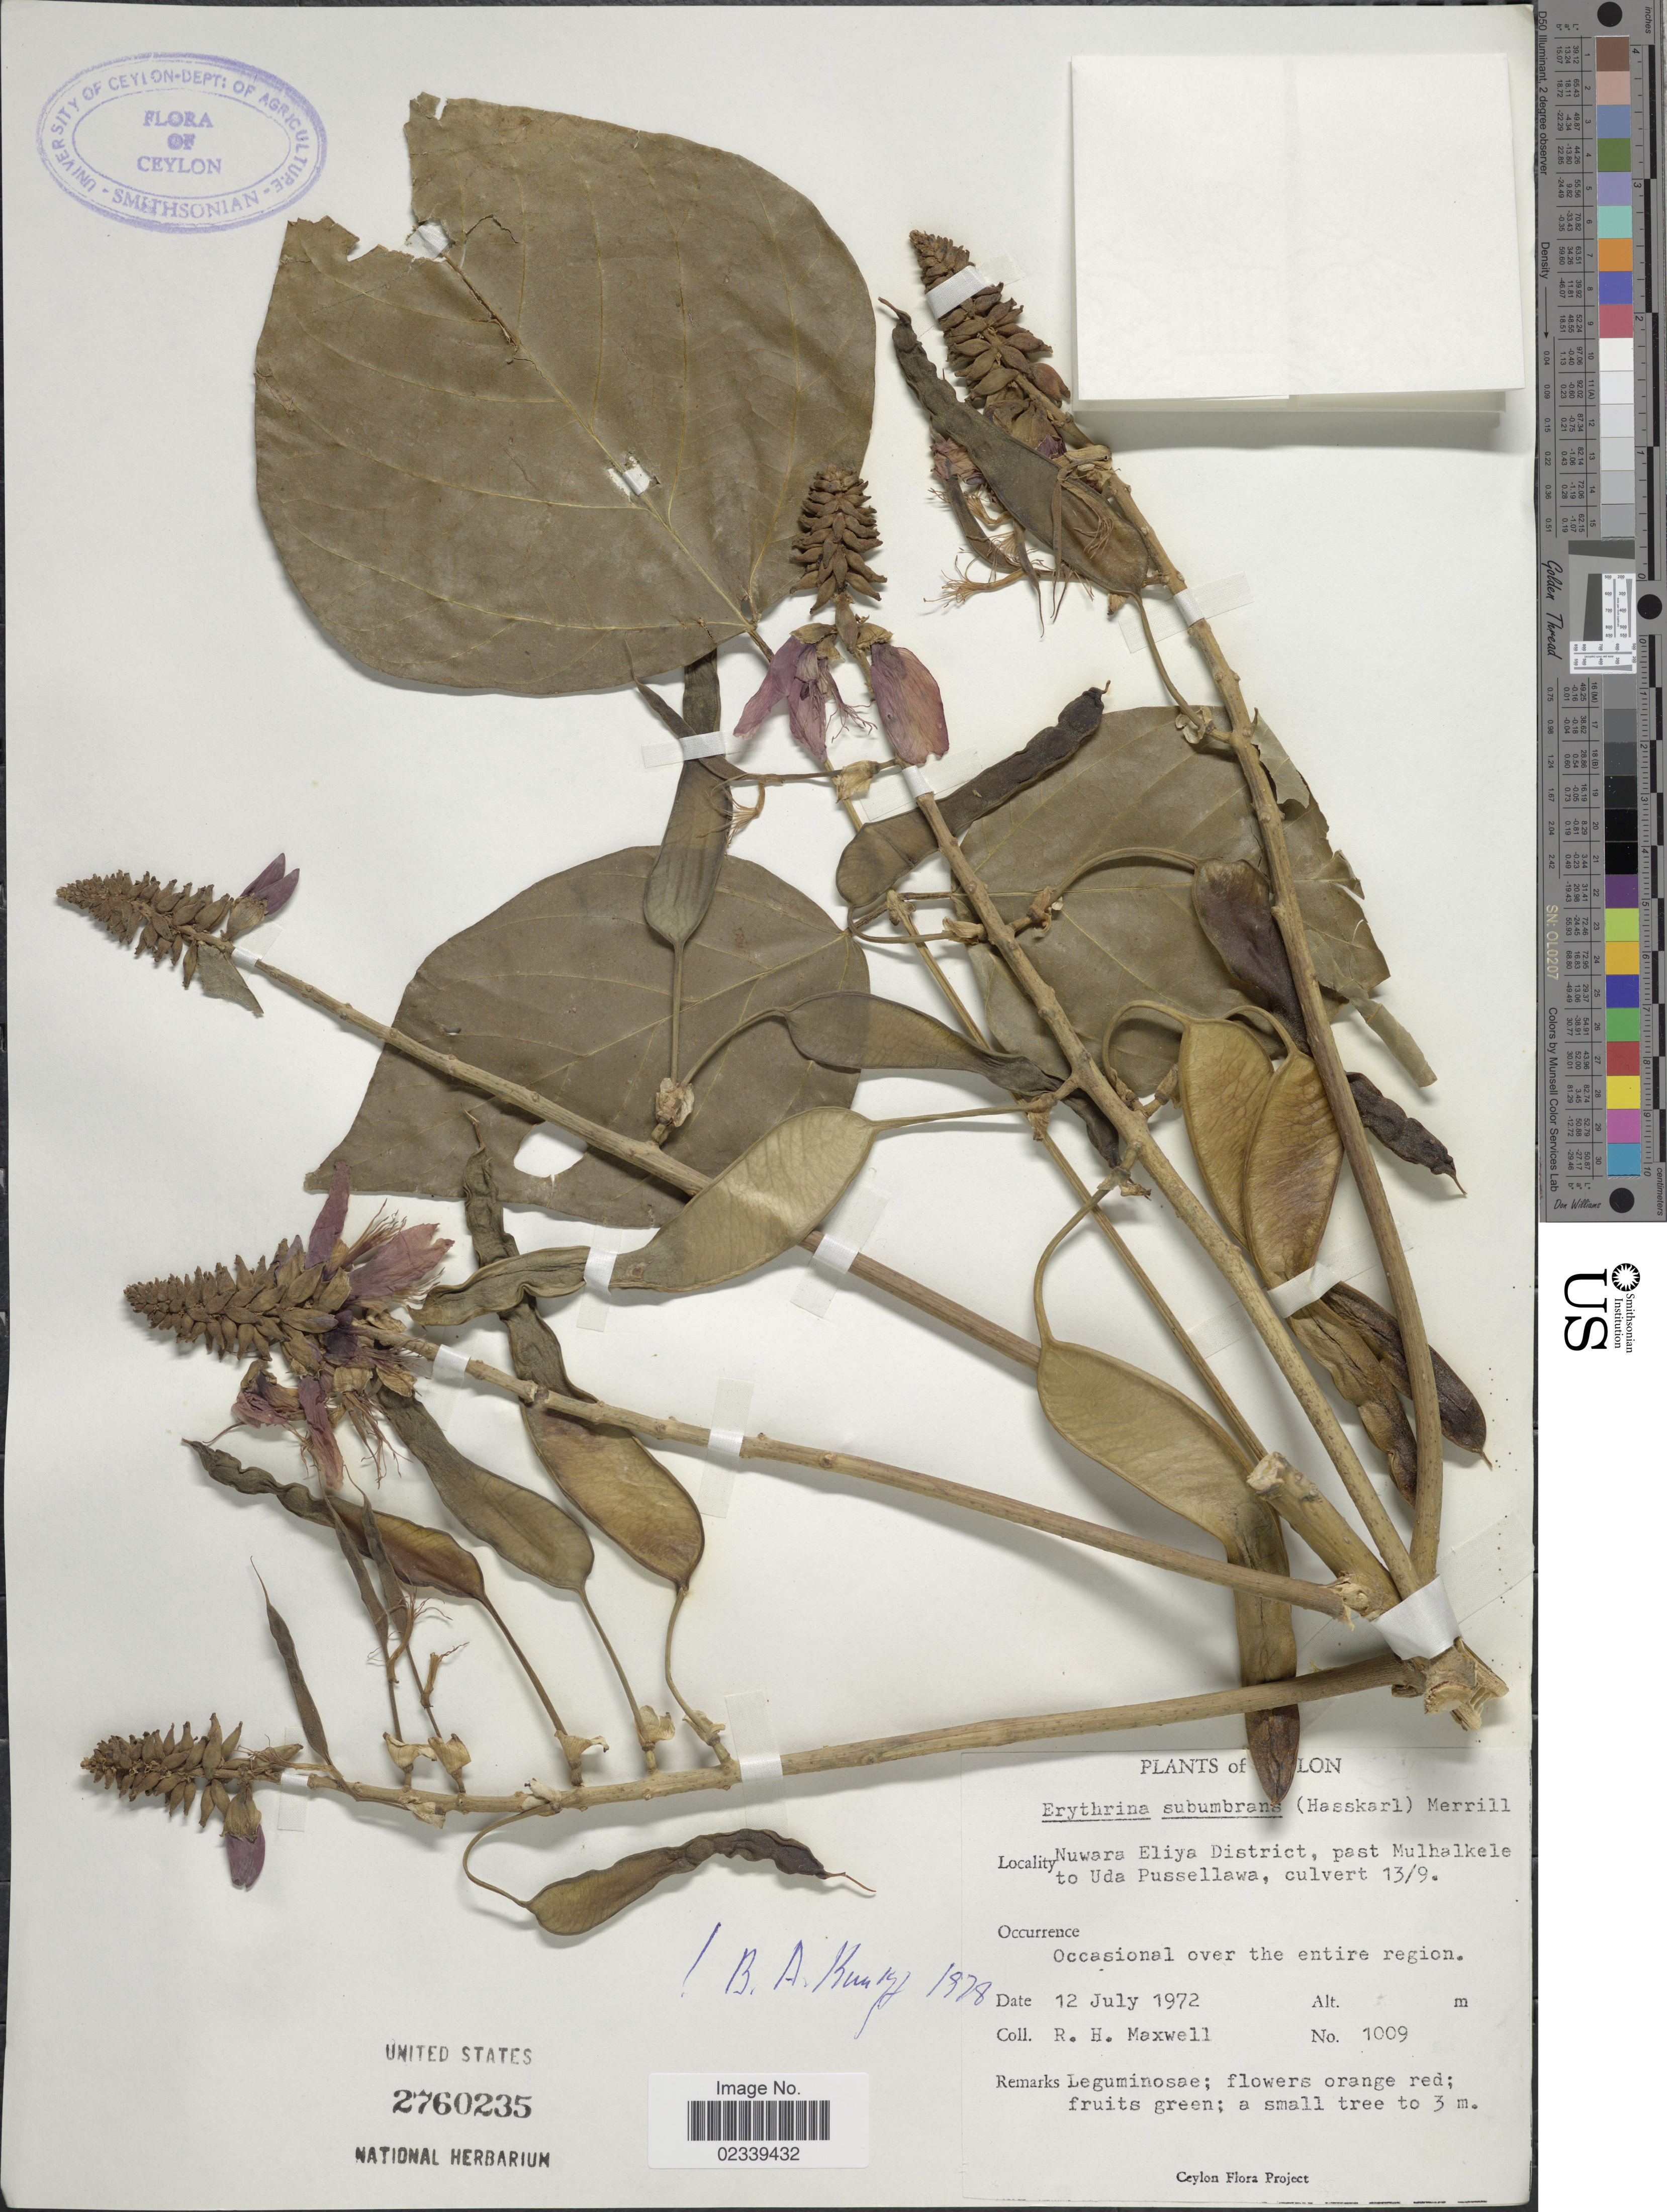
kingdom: Plantae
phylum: Tracheophyta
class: Magnoliopsida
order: Fabales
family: Fabaceae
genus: Erythrina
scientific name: Erythrina subumbrans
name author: (Hassk.) Merr.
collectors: R. Maxwell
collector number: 1009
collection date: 1972-07-12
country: Sri Lanka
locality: Ceylon, Nuwara Eliya District, past Muhalkele to Uda Pussellawa, culvert 13/9, occasional over the entire region.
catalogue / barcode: US 2760235